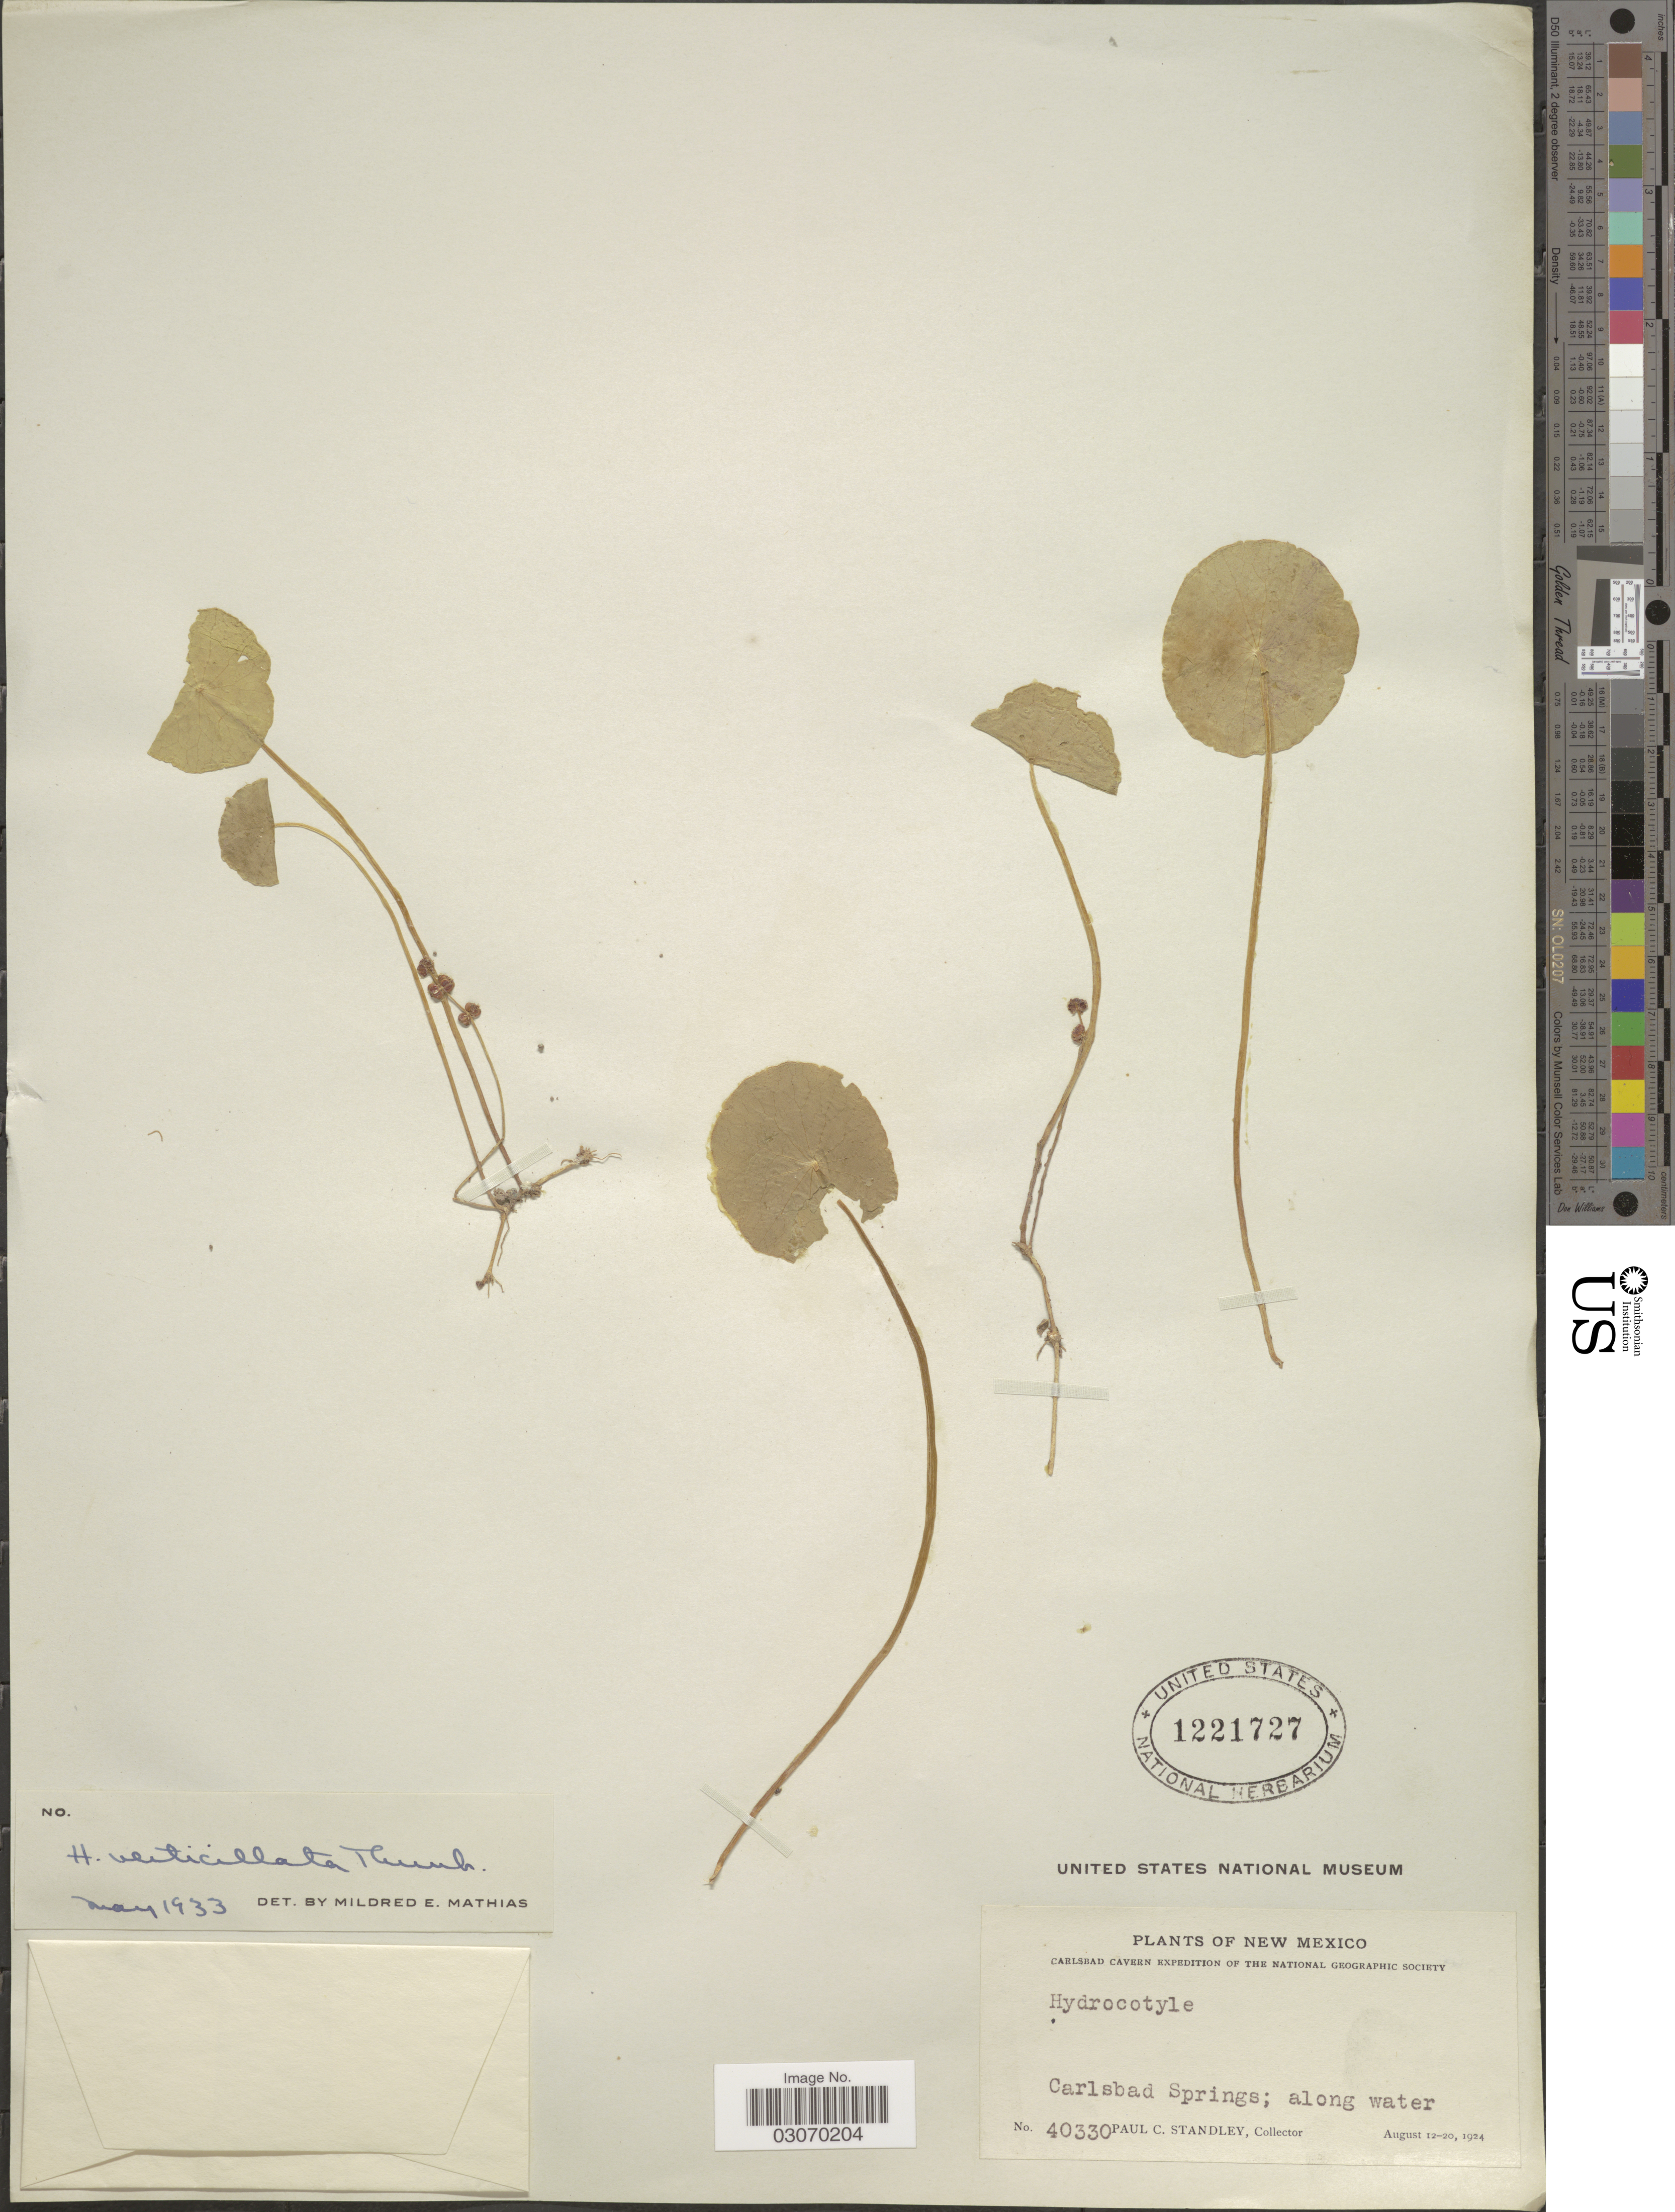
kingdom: Plantae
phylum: Tracheophyta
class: Magnoliopsida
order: Apiales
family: Araliaceae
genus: Hydrocotyle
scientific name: Hydrocotyle verticillata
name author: Thunb.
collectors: P. C. Standley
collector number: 40330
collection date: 1924-08-12/1924-08-20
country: United States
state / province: New Mexico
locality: Carlsbad Springs; along water.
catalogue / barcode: US 1221727